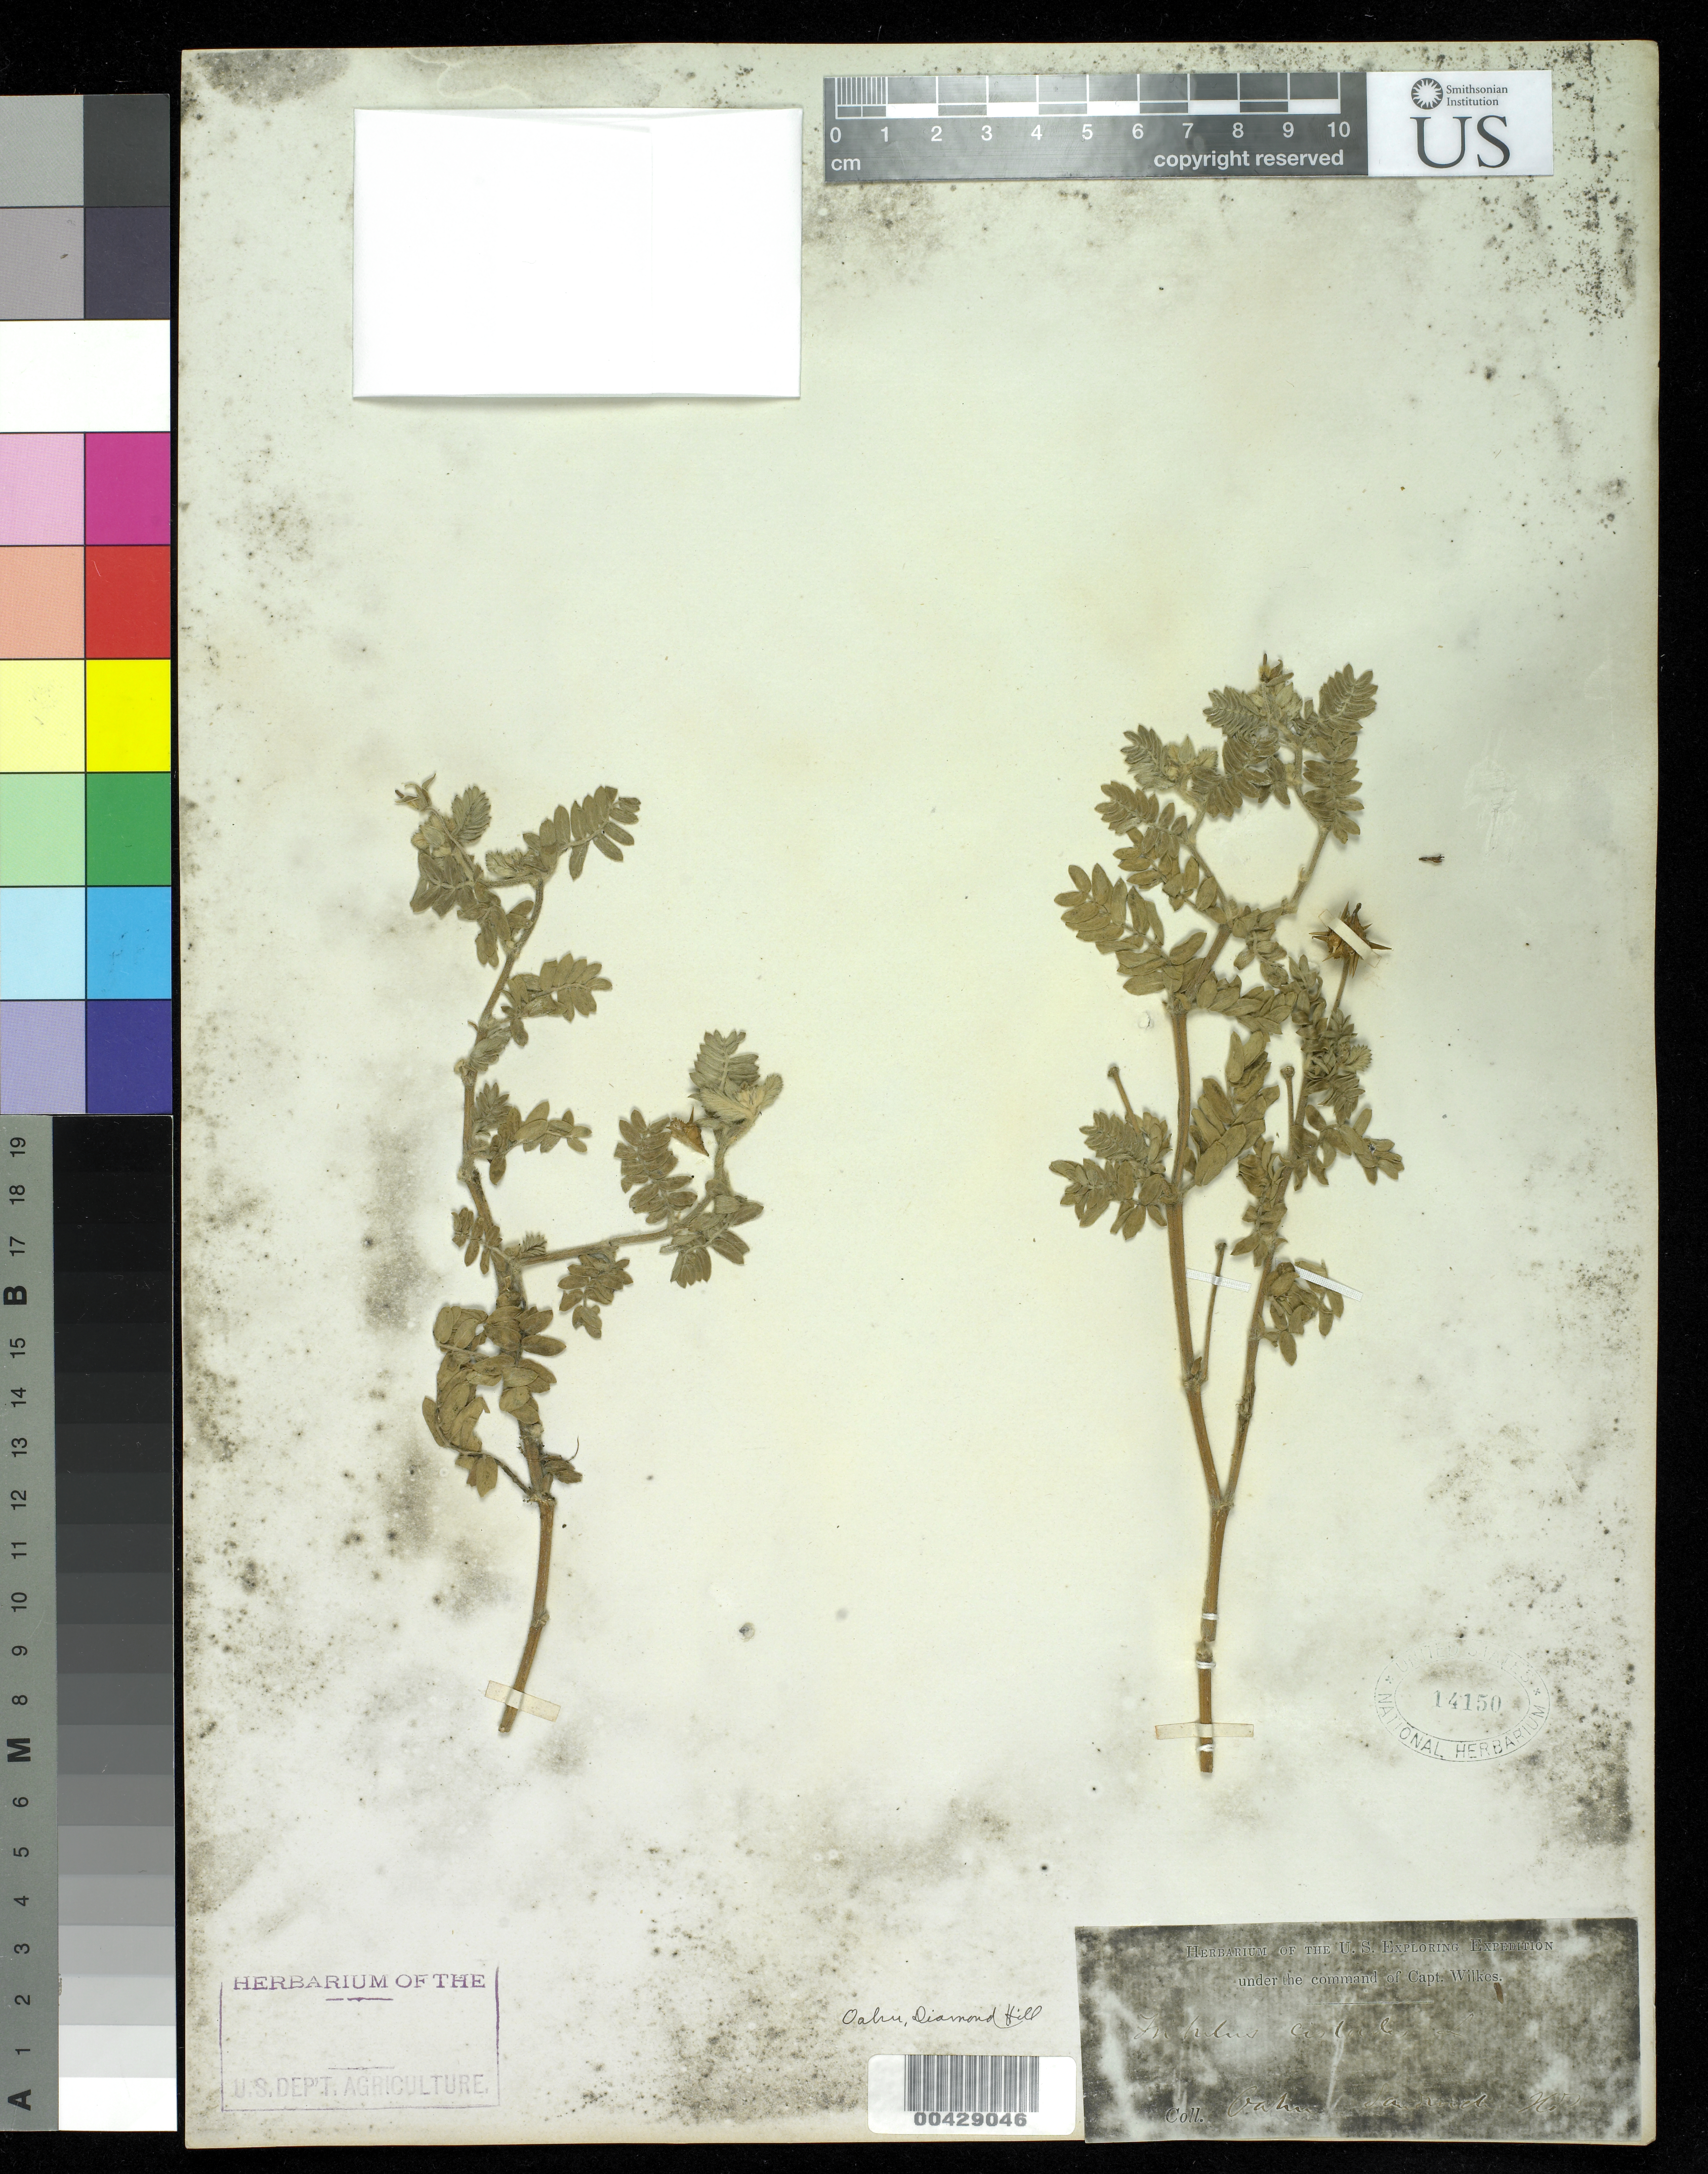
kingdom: Plantae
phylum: Tracheophyta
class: Magnoliopsida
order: Zygophyllales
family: Zygophyllaceae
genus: Tribulus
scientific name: Tribulus cistoides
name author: L.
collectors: Wilkes Explor. Exped.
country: United States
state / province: Hawaii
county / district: Honolulu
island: Oahu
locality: Oahu, Diamond Hill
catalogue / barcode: US 14150